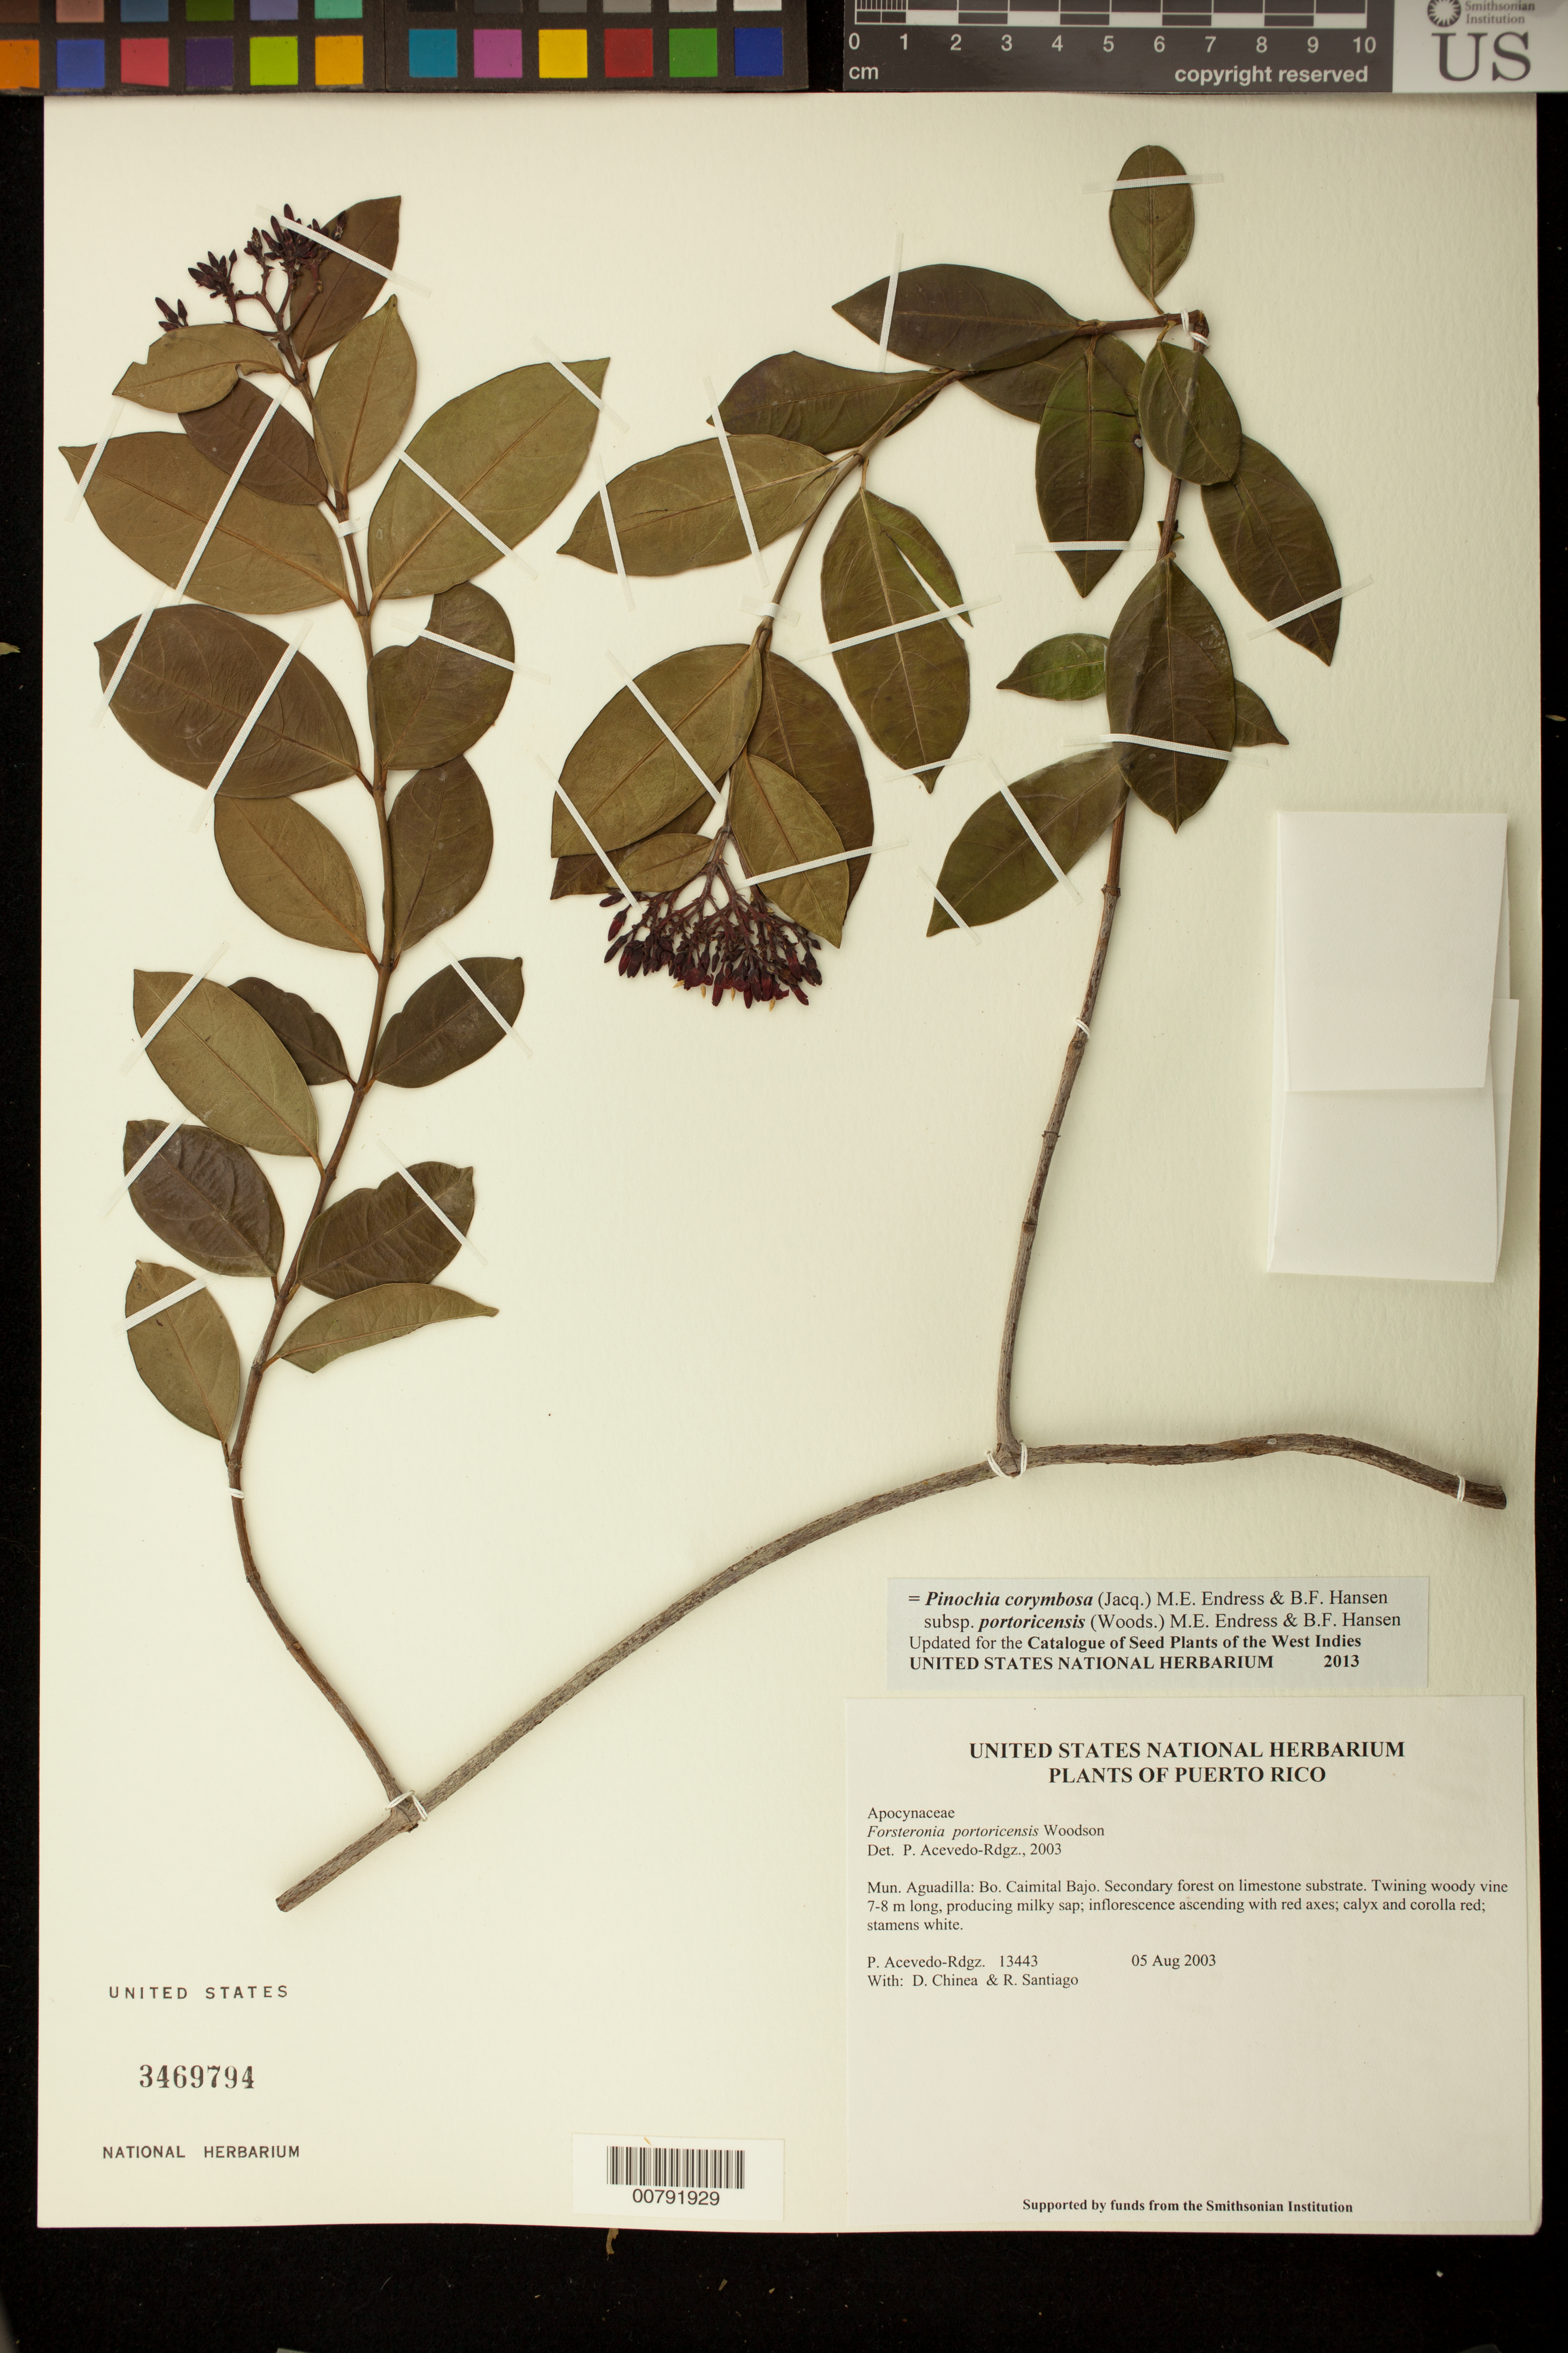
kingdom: Plantae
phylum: Tracheophyta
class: Magnoliopsida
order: Gentianales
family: Apocynaceae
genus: Pinochia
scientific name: Pinochia corymbosa subsp. portoricensis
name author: (Woodson) M.E. Endress & B.F. Hansen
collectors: P. Acevedo-Rodr., D. Chinea & R. Santiago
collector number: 13443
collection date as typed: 05 Aug 2003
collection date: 2003-08-05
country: Puerto Rico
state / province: Aguadilla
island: Puerto Rico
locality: Mun. Aguadilla: Bo. Caimital Bajo.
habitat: Secondary forest on limestone substrate.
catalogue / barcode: US 3469794